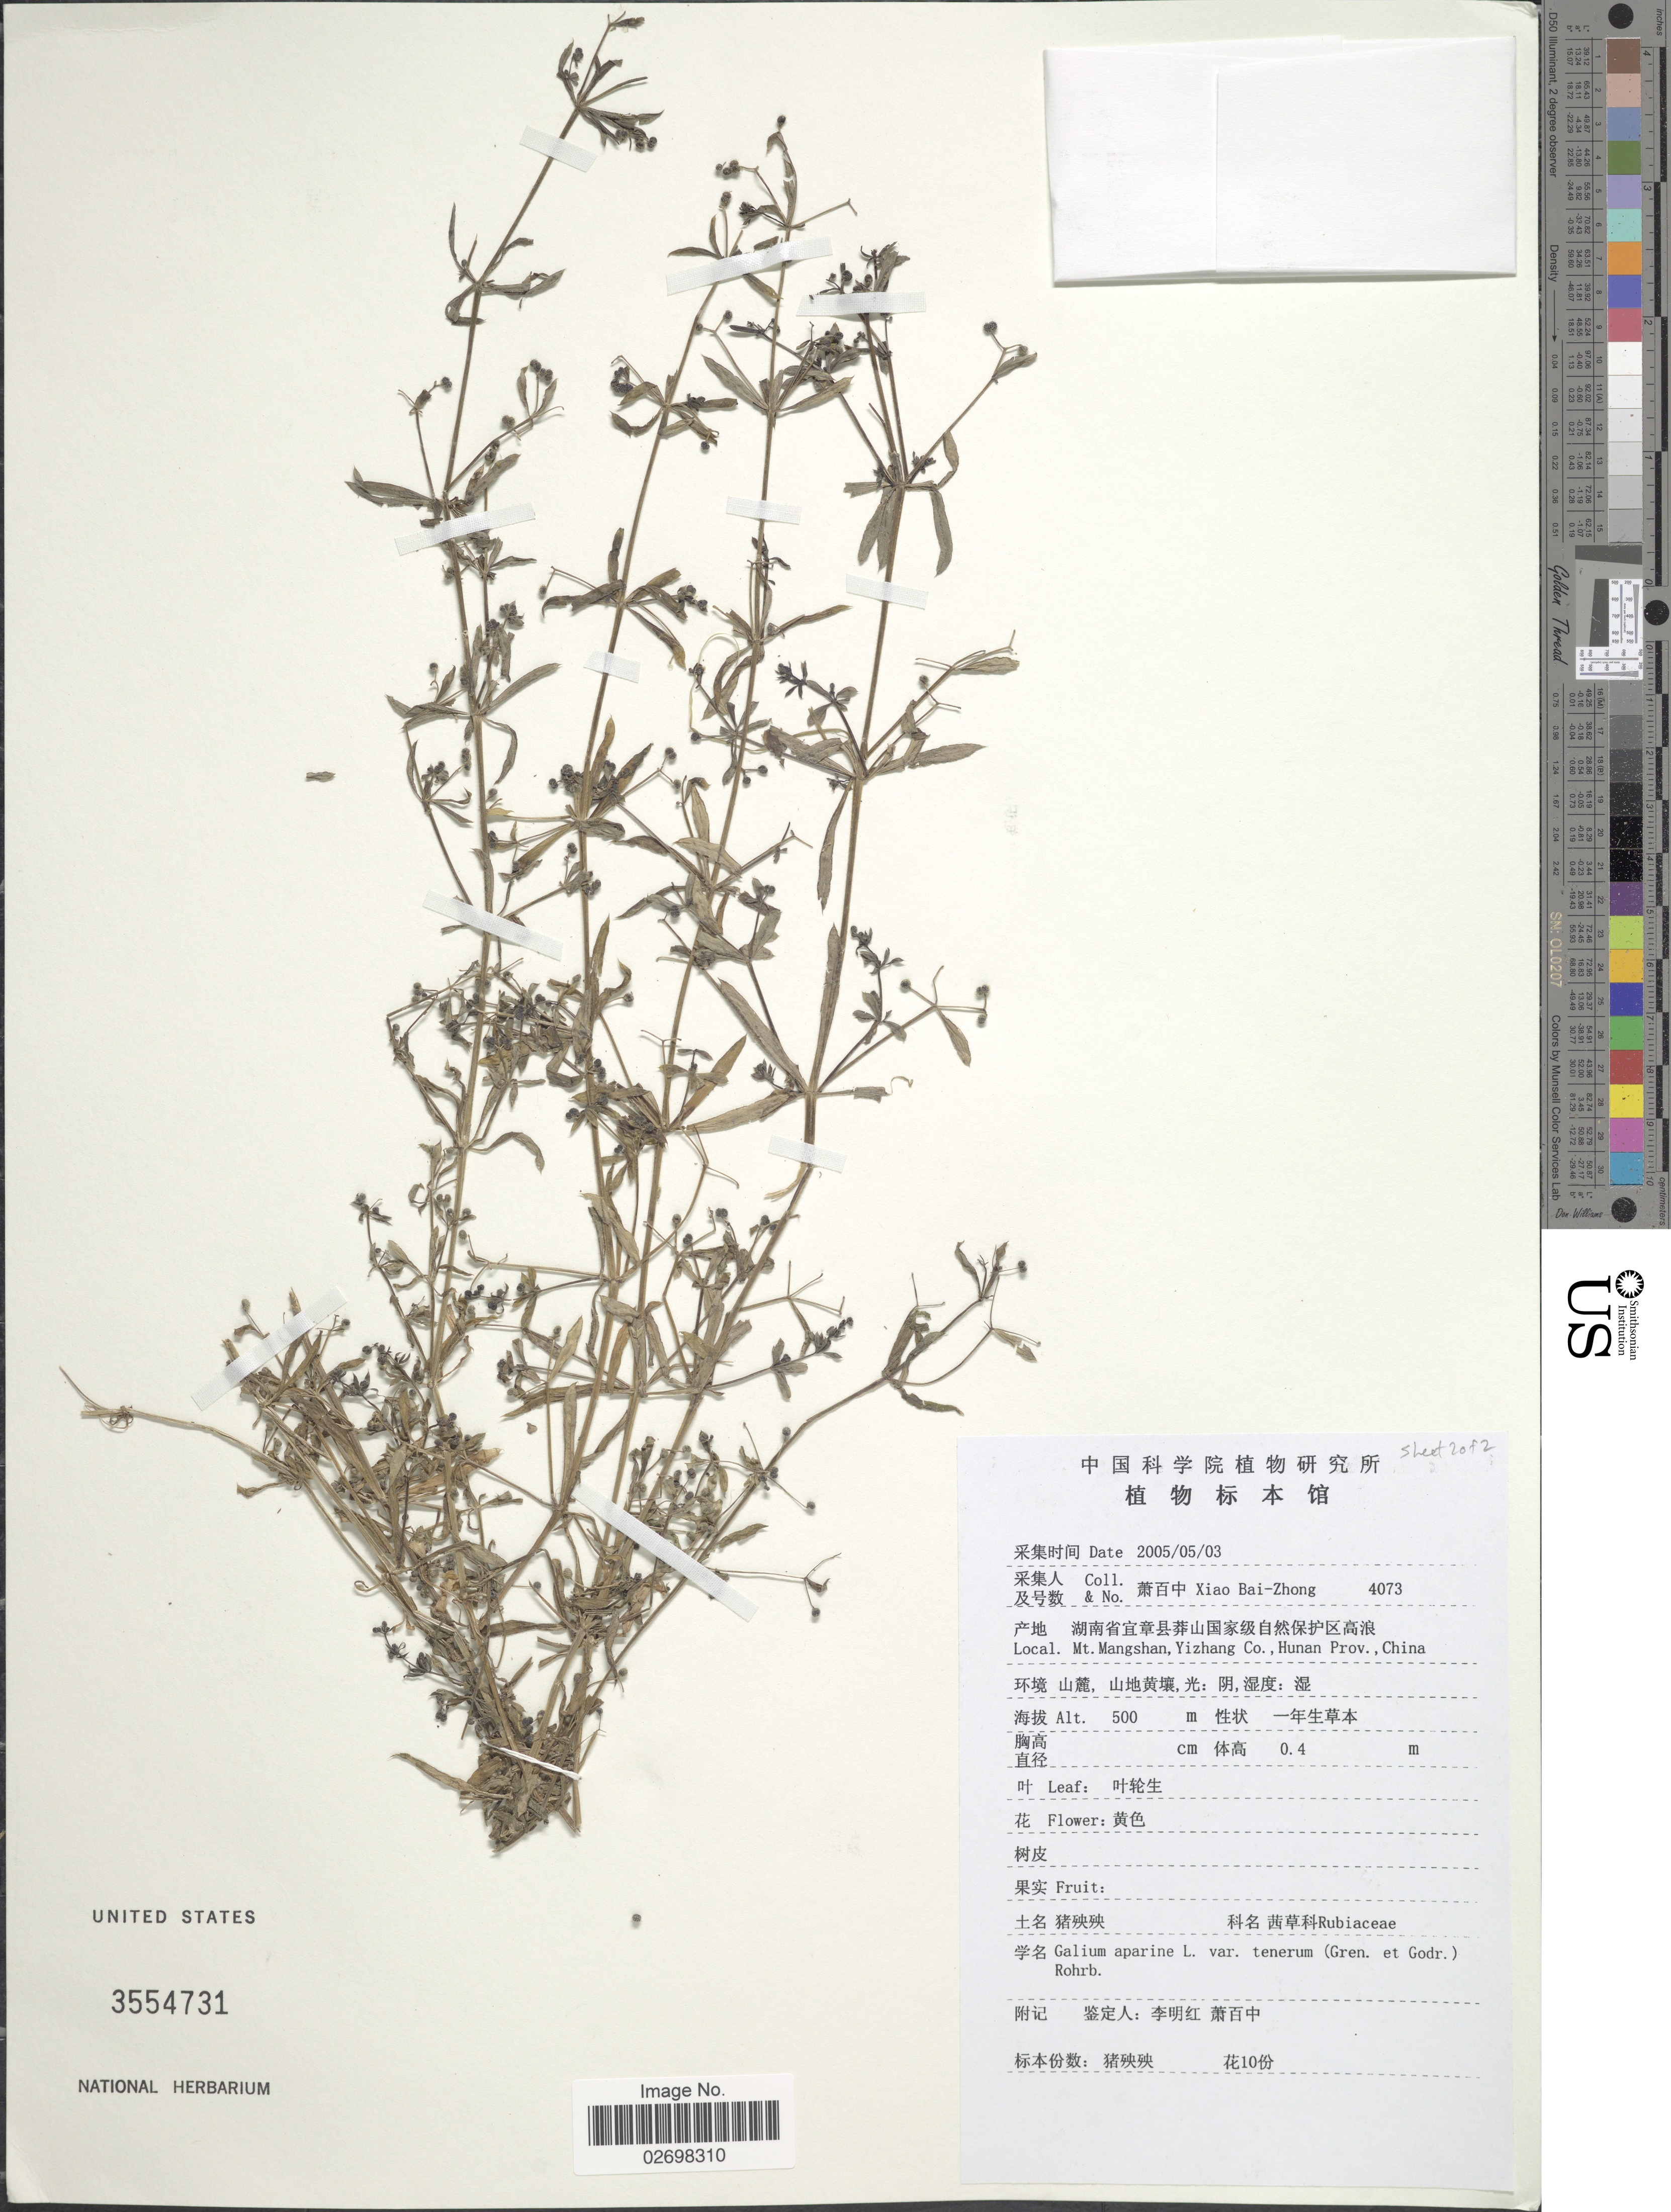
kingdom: Plantae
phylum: Tracheophyta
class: Magnoliopsida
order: Gentianales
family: Rubiaceae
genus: Galium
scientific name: Galium aparine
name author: L.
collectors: B. Z. Xiao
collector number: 4073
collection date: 2005-05-03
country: China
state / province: Hunan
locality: Mt. Mangshan, Yizhang Co.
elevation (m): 500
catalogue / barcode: US 3554731